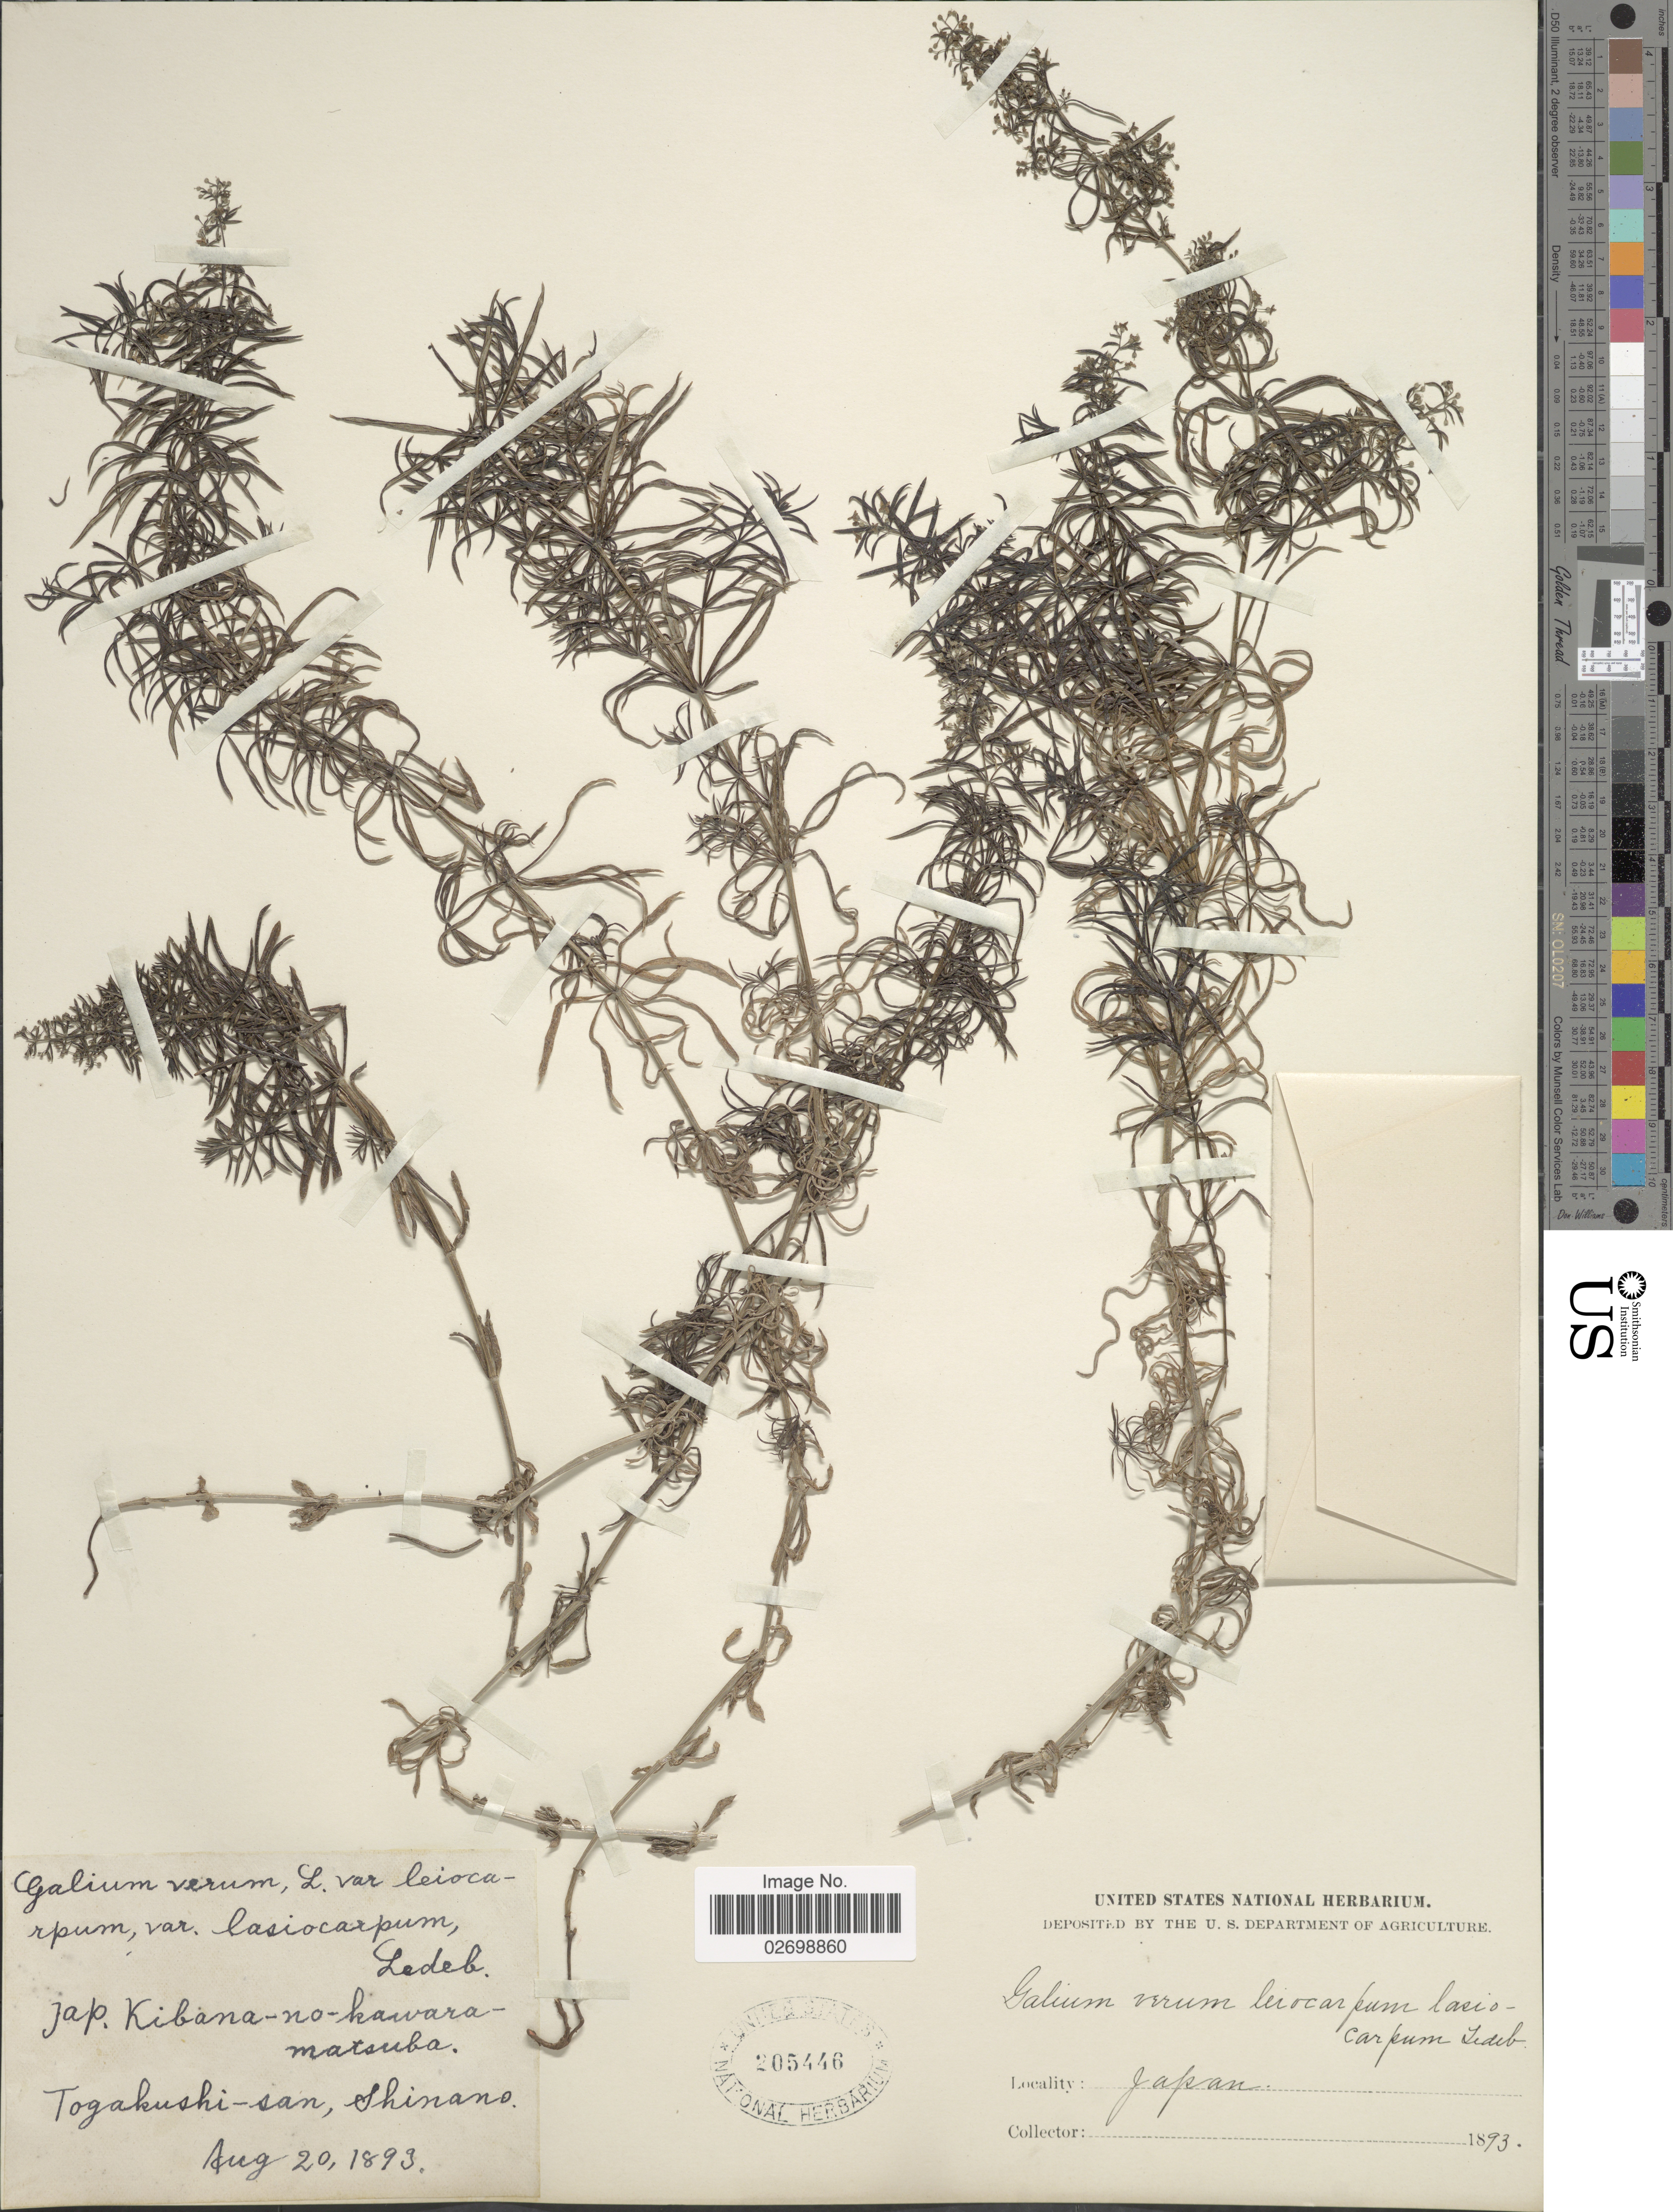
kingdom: Plantae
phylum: Tracheophyta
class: Magnoliopsida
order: Gentianales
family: Rubiaceae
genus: Galium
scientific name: Galium verum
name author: L.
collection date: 1893-08-20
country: Japan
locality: Togakushi-san, Shinano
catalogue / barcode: US 205446